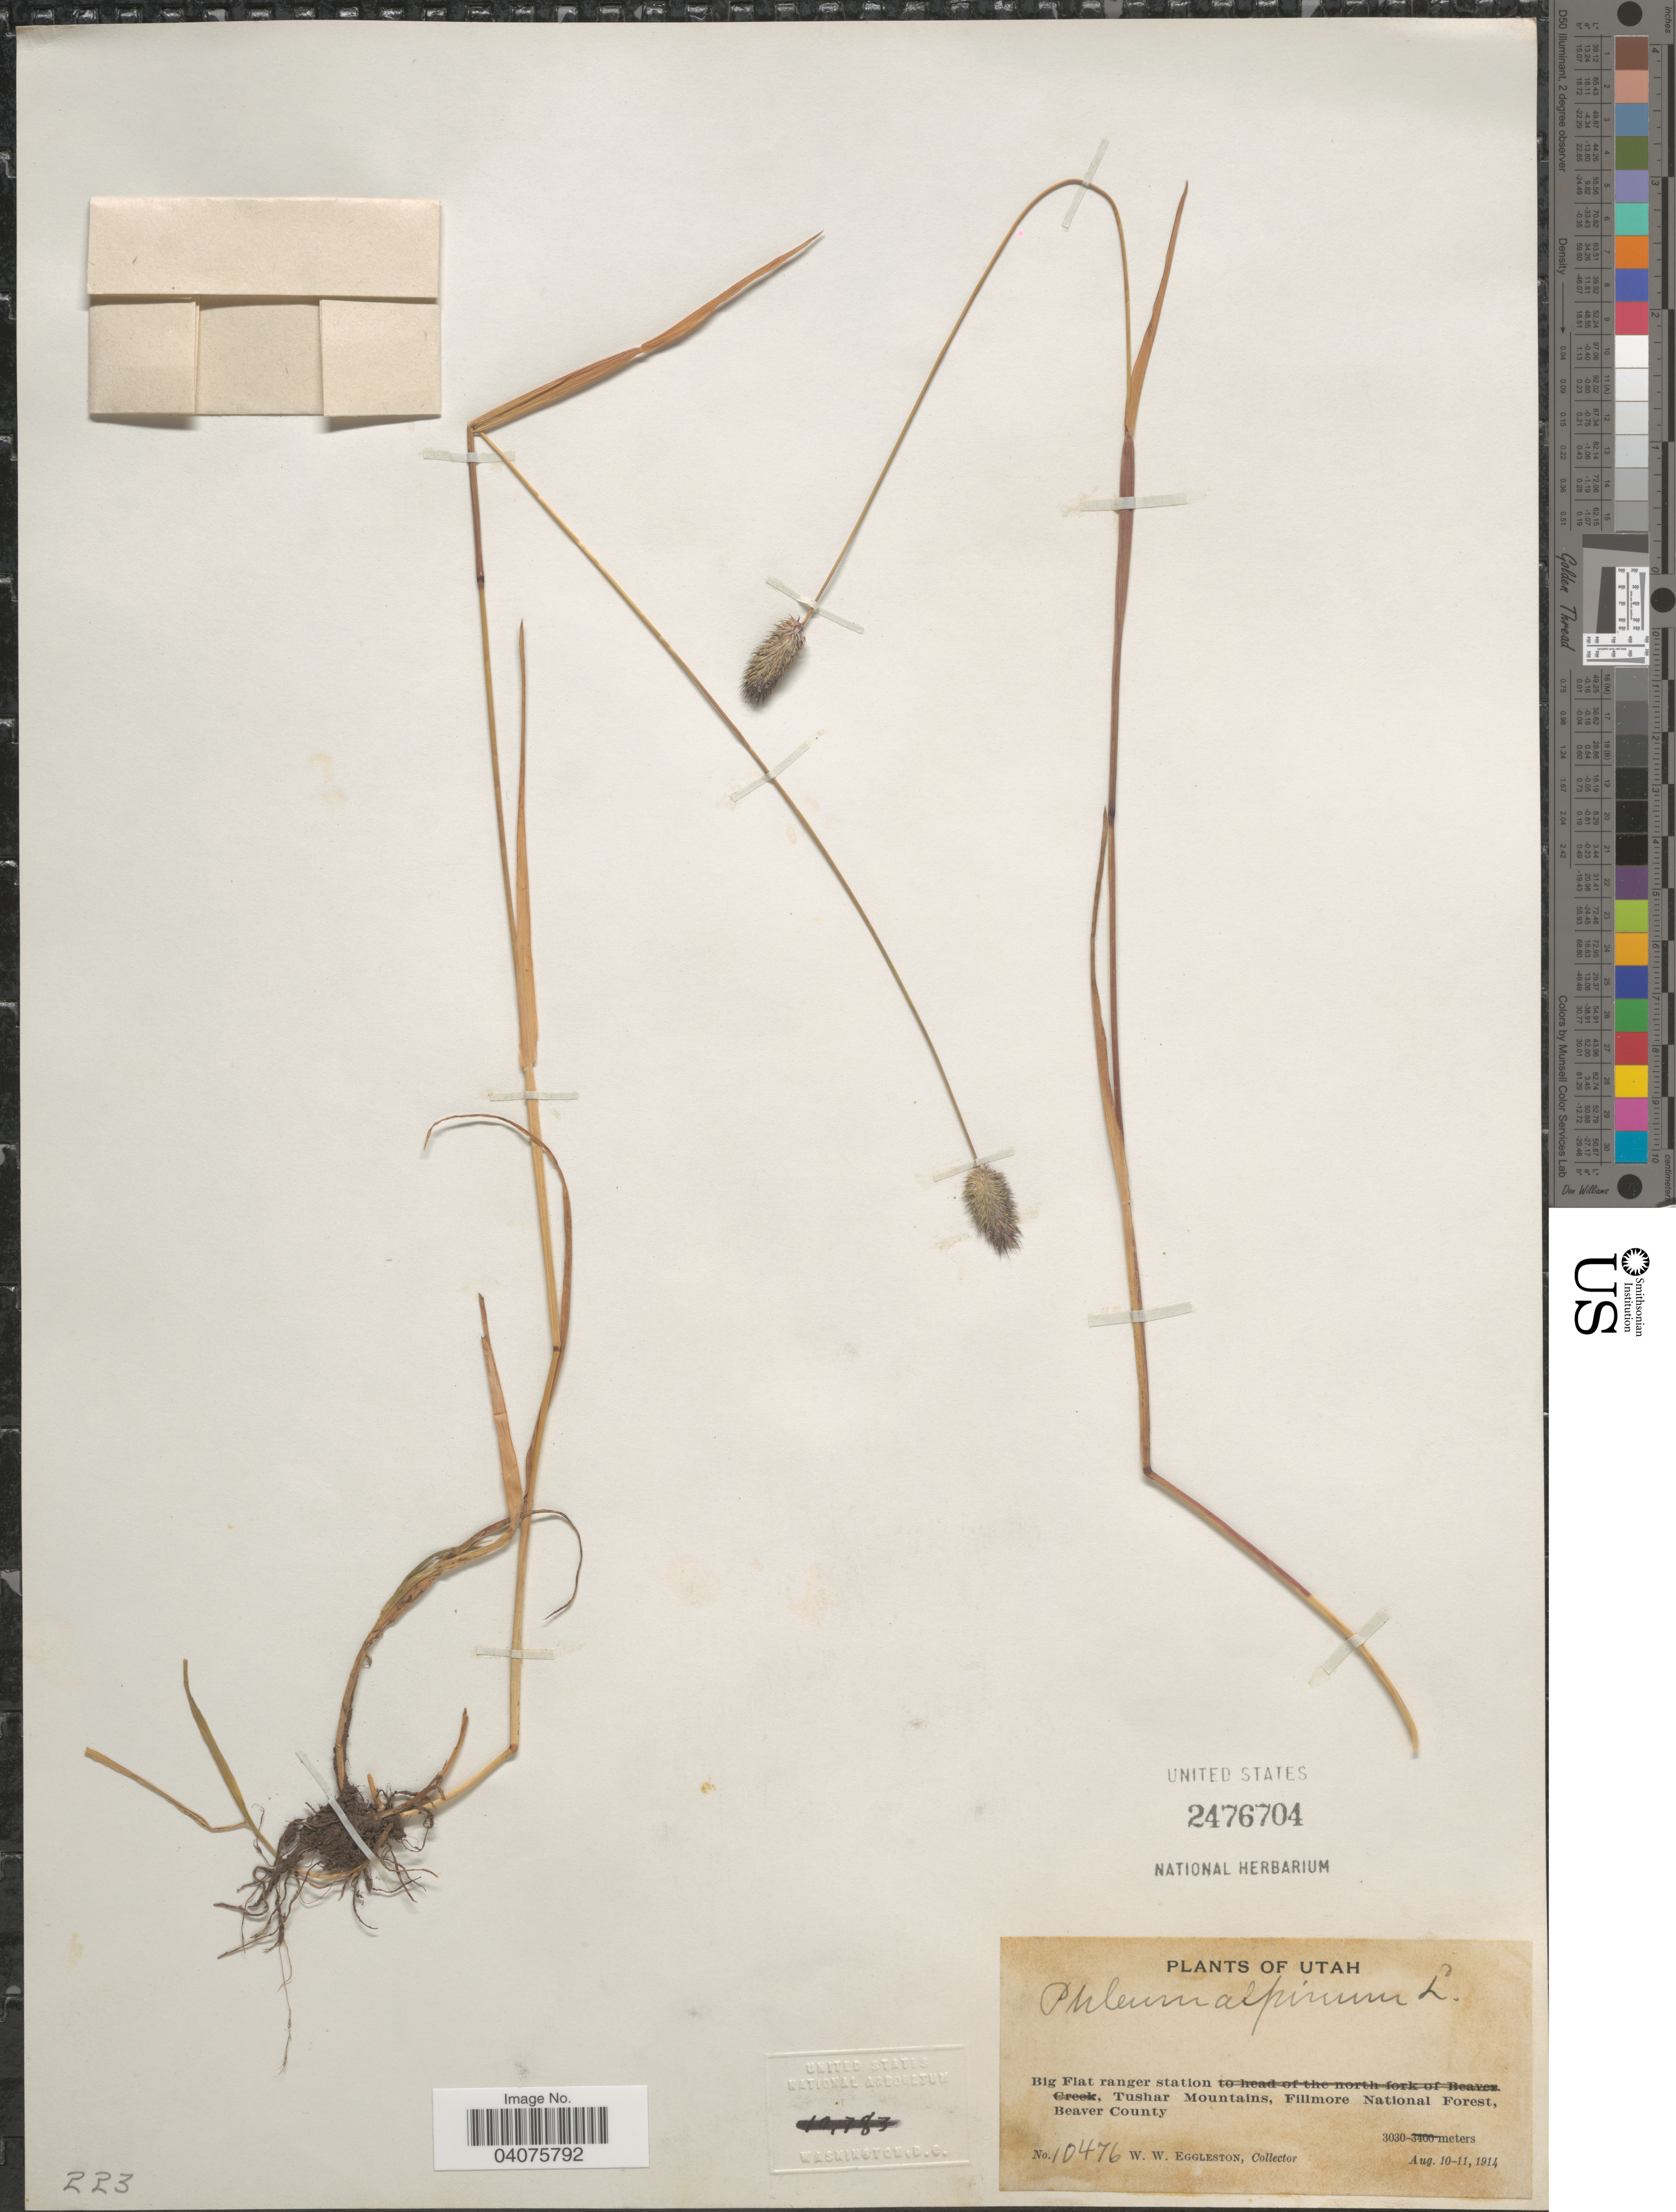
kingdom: Plantae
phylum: Tracheophyta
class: Liliopsida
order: Poales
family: Poaceae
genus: Phleum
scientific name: Phleum alpinum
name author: L.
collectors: W. W. Eggleston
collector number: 10476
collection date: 1914-08-10/1914-08-11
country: United States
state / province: Utah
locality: Big Flat ranger station, Tushar Mountains, Fillmore National Forest, Beaver County.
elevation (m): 3030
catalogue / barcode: US 2476704